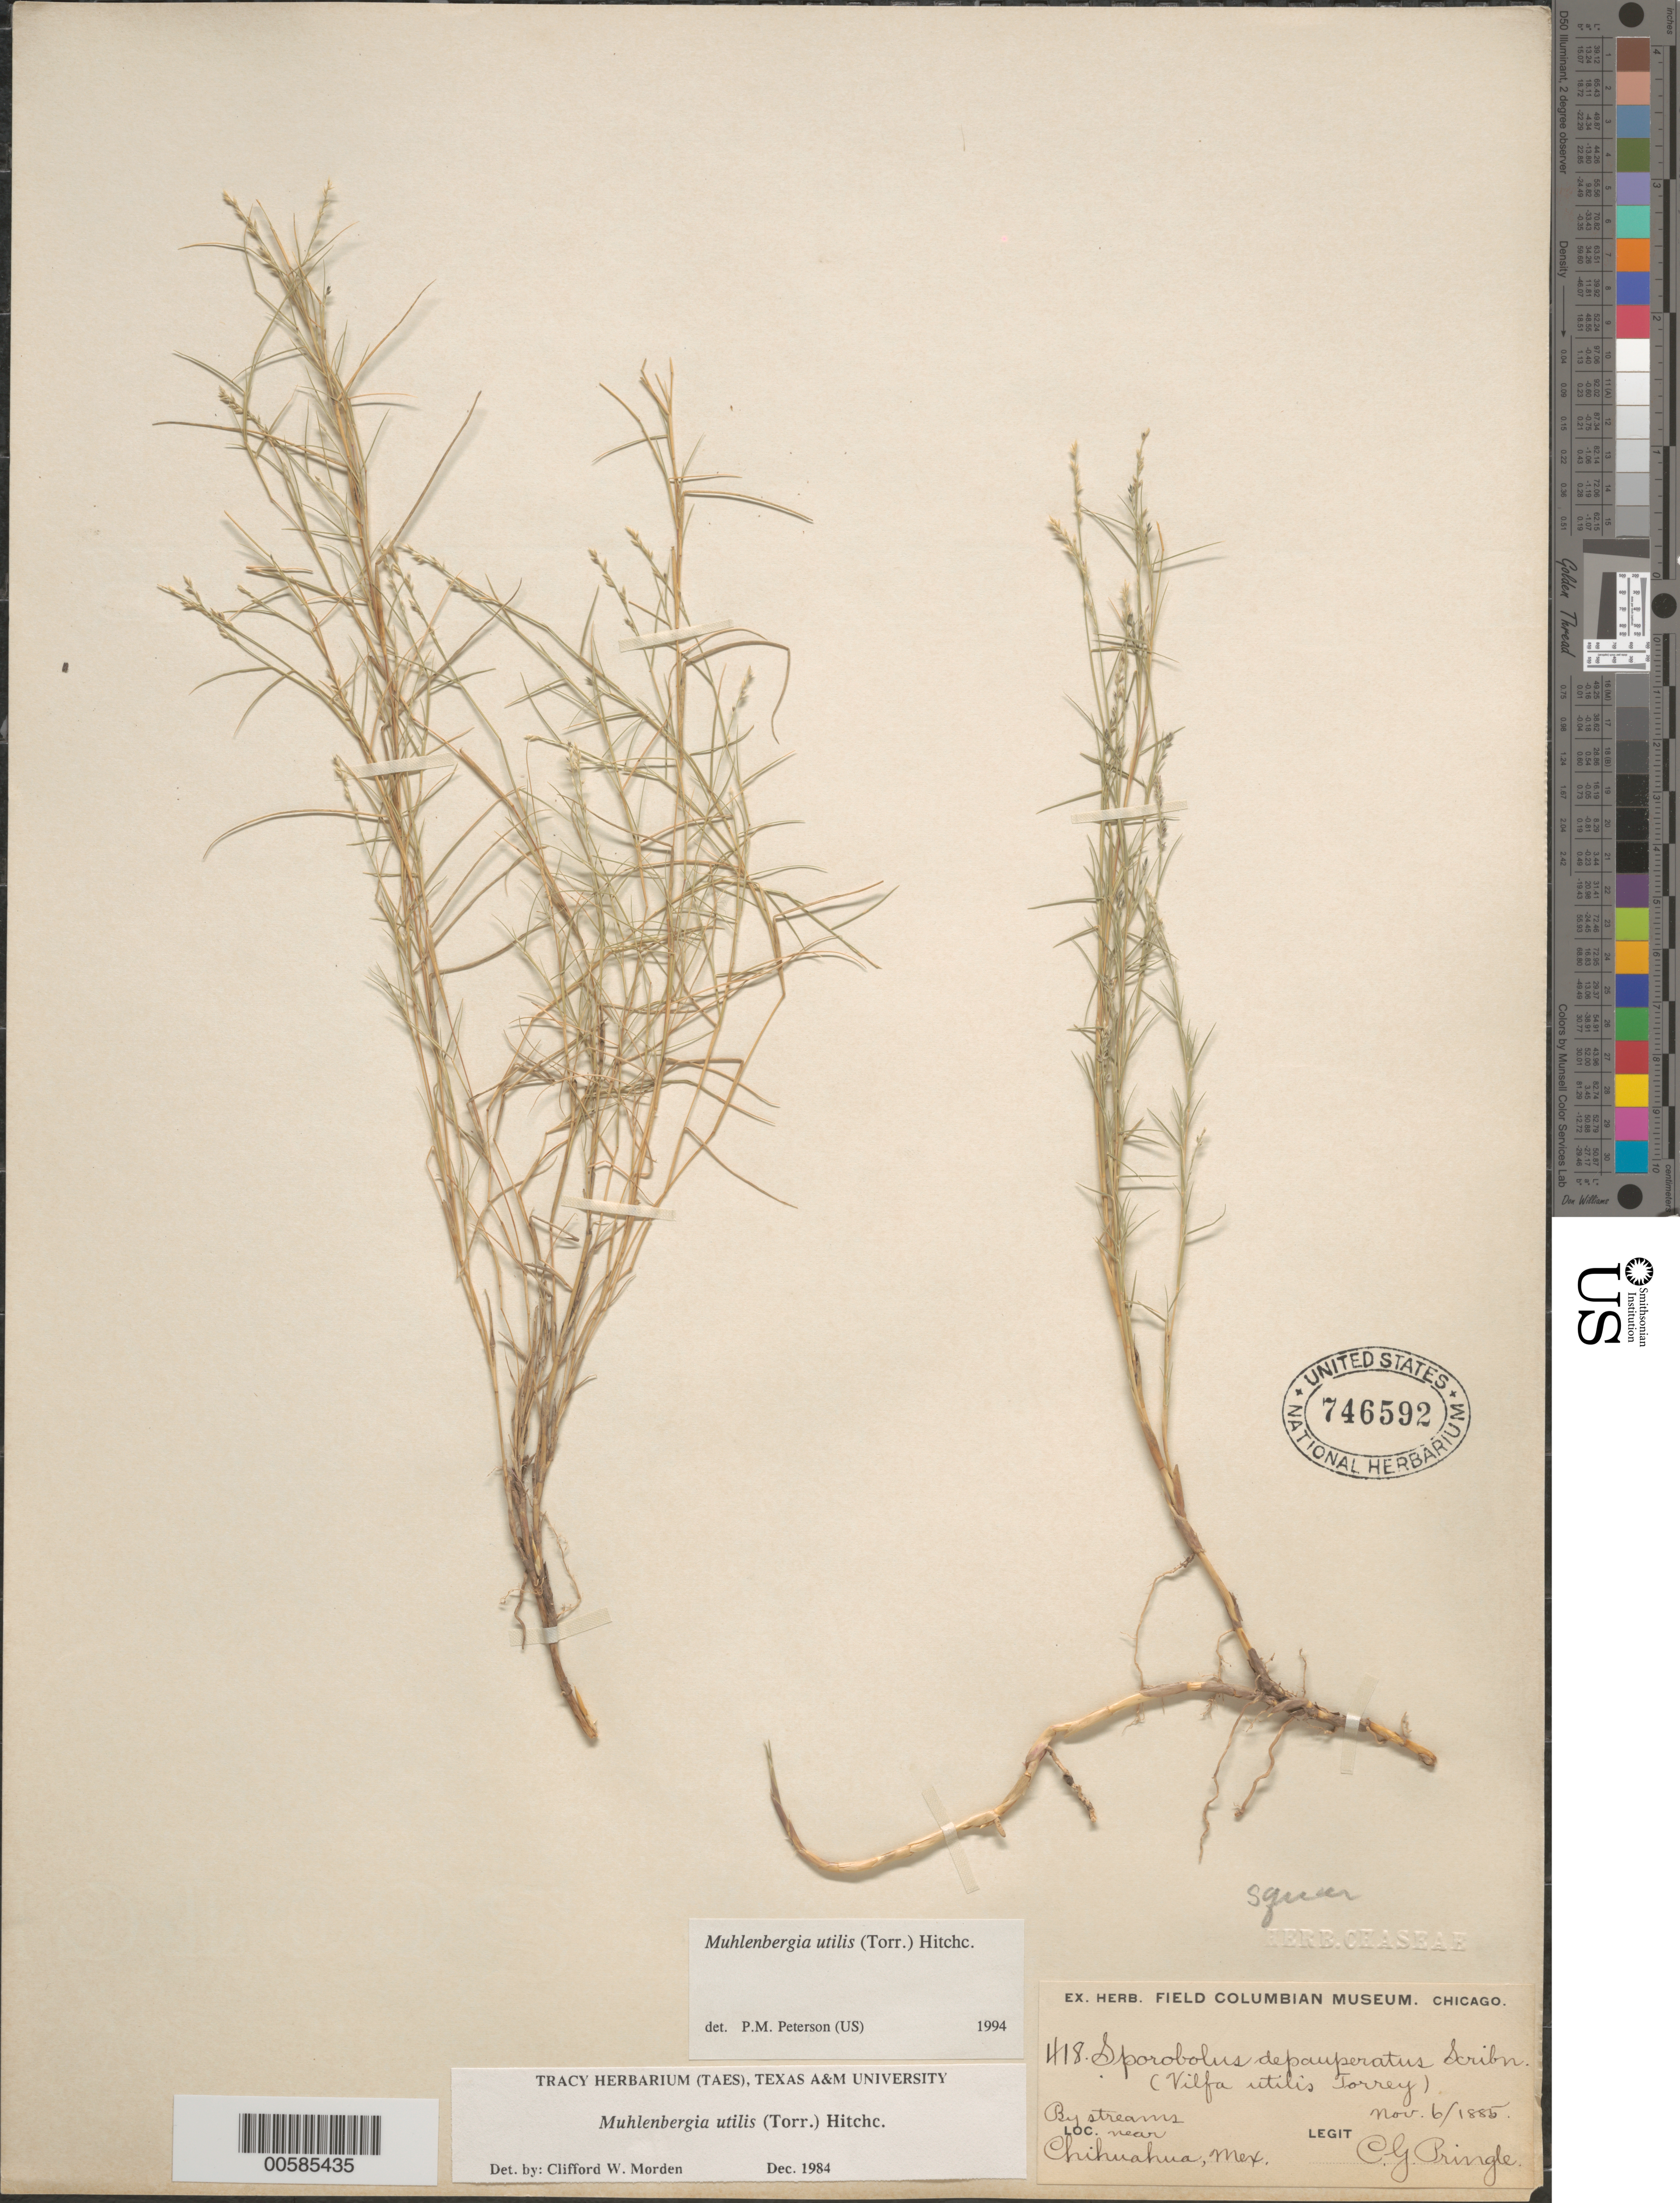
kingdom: Plantae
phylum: Tracheophyta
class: Liliopsida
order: Poales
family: Poaceae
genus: Muhlenbergia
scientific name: Muhlenbergia utilis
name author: (Torr.) Hitchc.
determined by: Peterson, Paul M., (BOT), Smithsonian Institution - National Museum of Natural History (UNITED STATES)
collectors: C. G. Pringle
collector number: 418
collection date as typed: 6 Nov 1885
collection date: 1885-11-06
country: Mexico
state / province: Chihuahua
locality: Near Chihuahua.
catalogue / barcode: US 746592